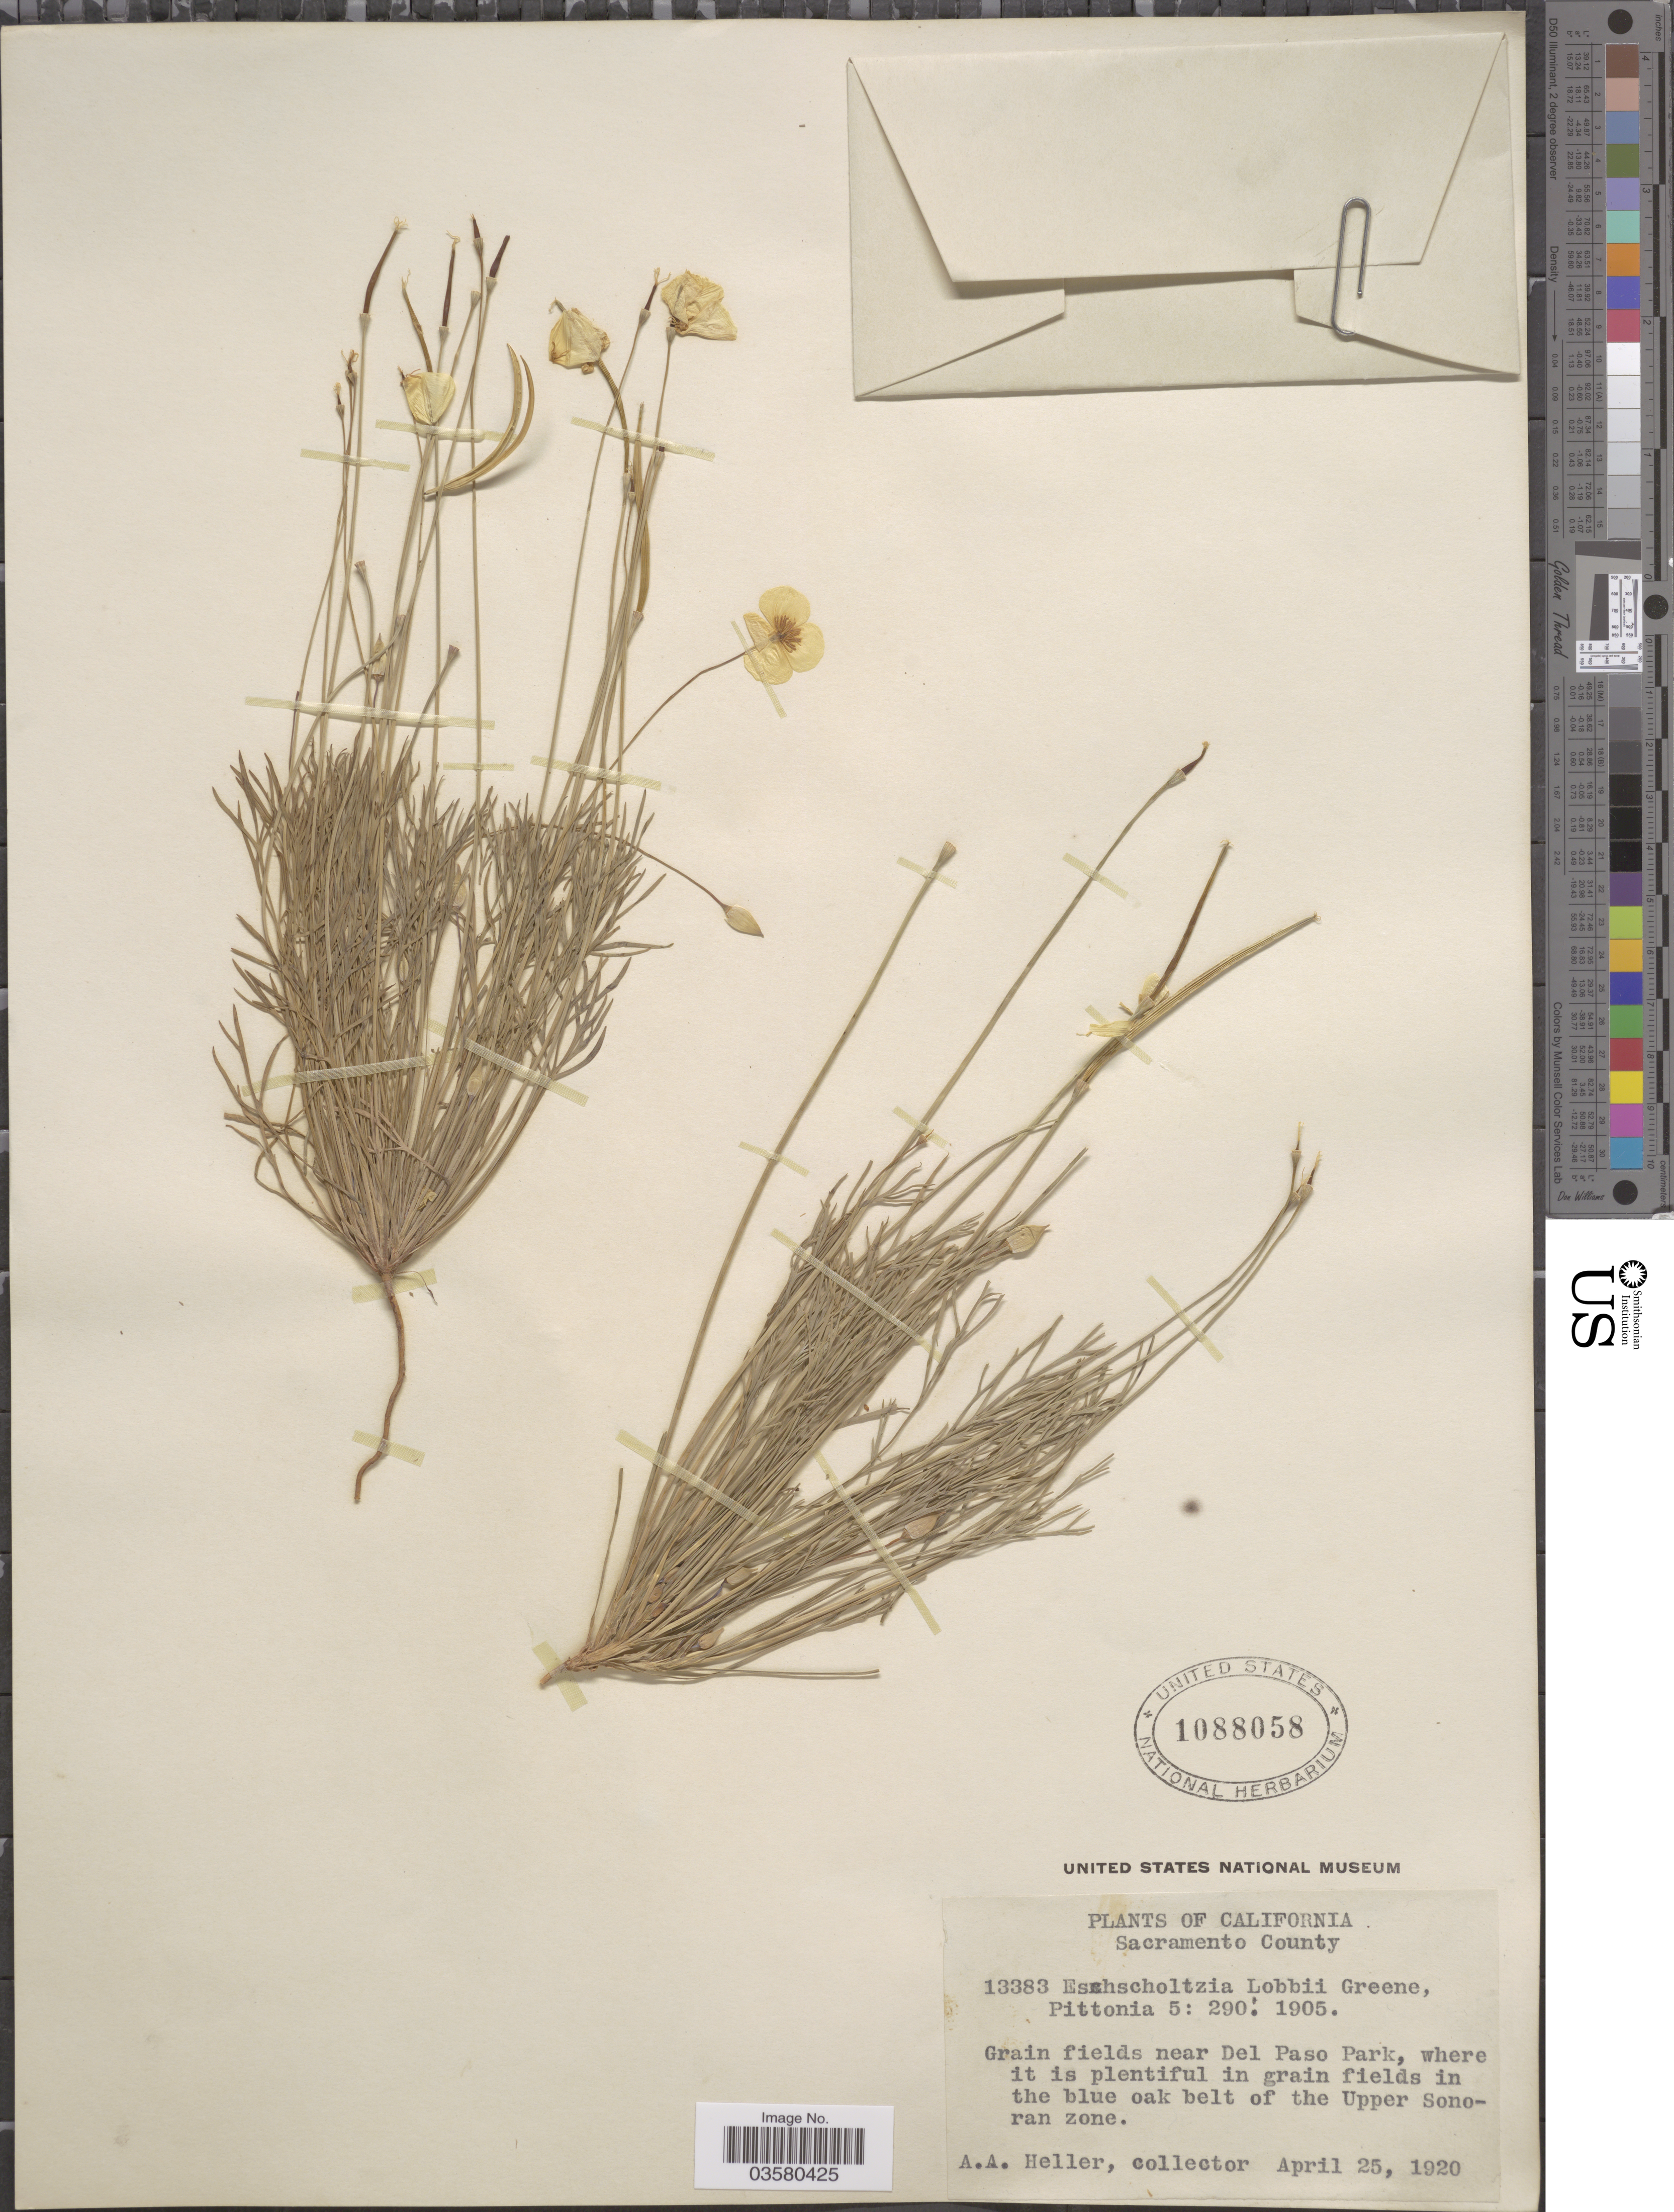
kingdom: Plantae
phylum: Tracheophyta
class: Magnoliopsida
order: Ranunculales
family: Papaveraceae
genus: Eschscholzia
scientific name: Eschscholzia lobbii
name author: Greene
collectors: A. A. Heller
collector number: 13383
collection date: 1920-04-25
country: United States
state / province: California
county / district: Sacramento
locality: Sacramento County. Grain fields near Del Paso Park. In the blue oak belt of the Upper Sonoran zone.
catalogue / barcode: US 1088058